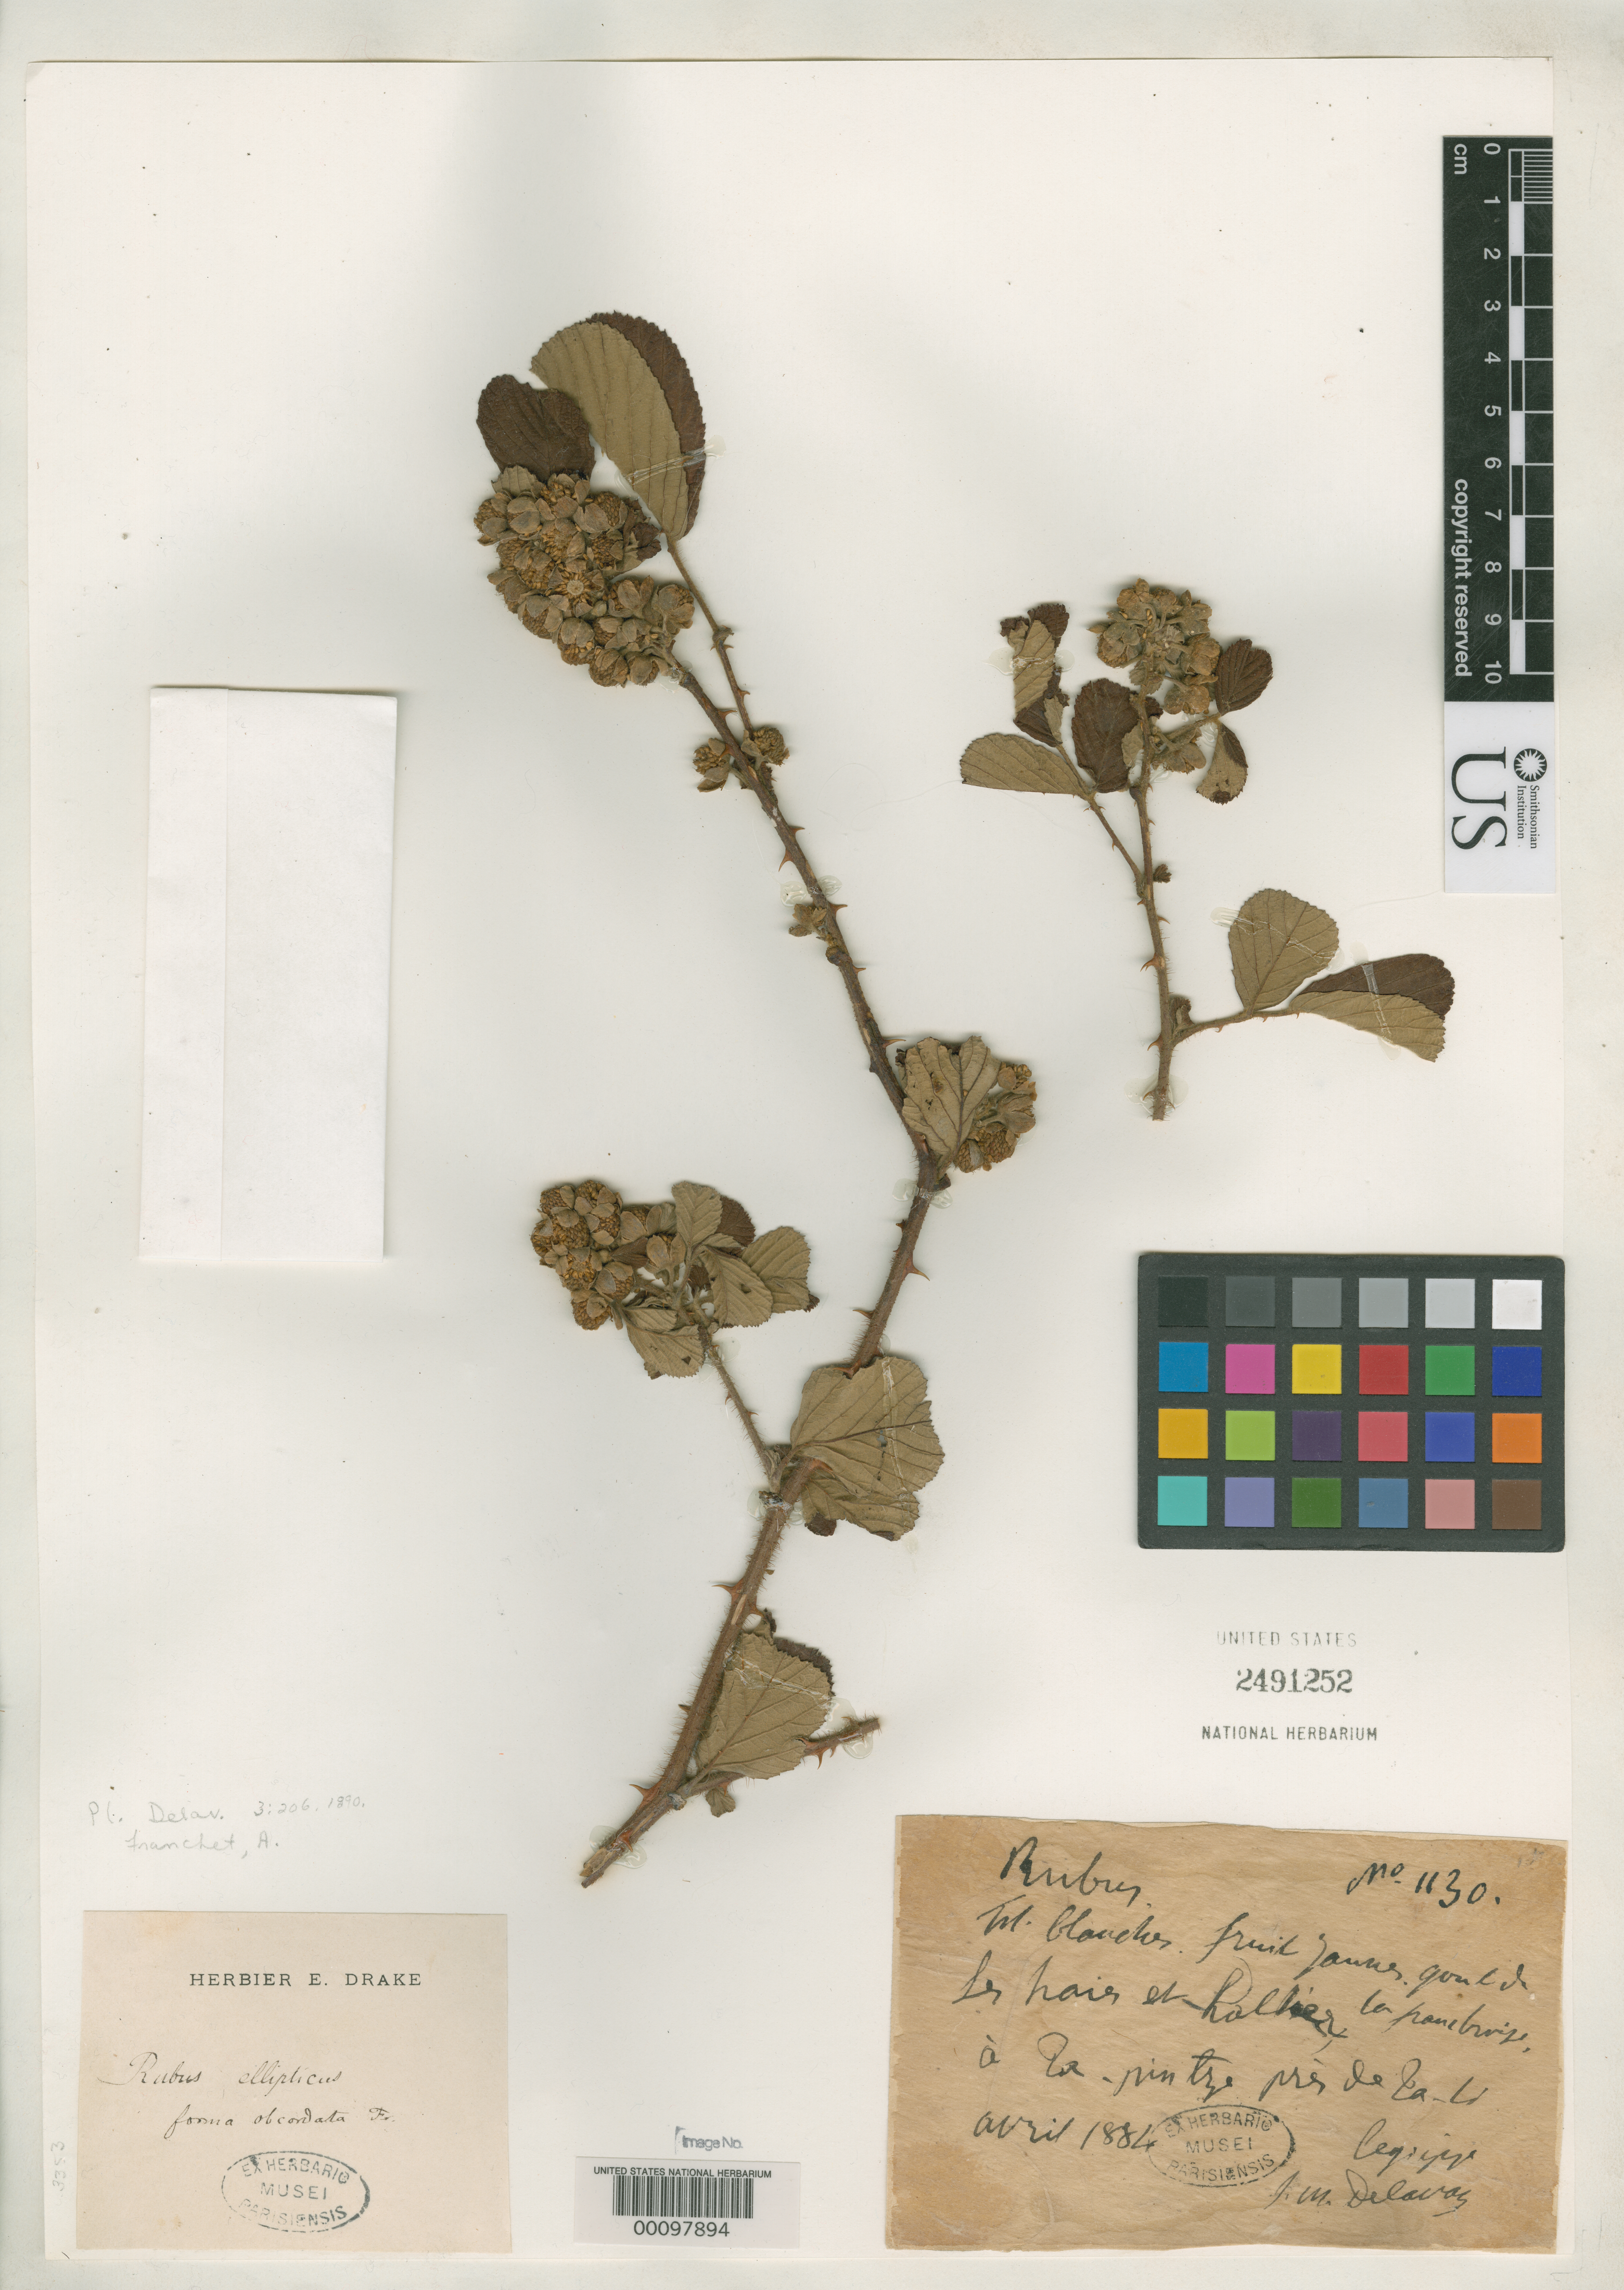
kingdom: Plantae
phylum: Tracheophyta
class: Magnoliopsida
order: Rosales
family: Rosaceae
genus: Rubus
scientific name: Rubus ellipticus f. obcordatus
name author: Franch.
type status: Type Fragment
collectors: P. Delavay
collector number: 1130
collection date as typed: Apr 1884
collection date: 1884-04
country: China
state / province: Yunnan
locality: Tapintze, near Tali.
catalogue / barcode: US 2491252